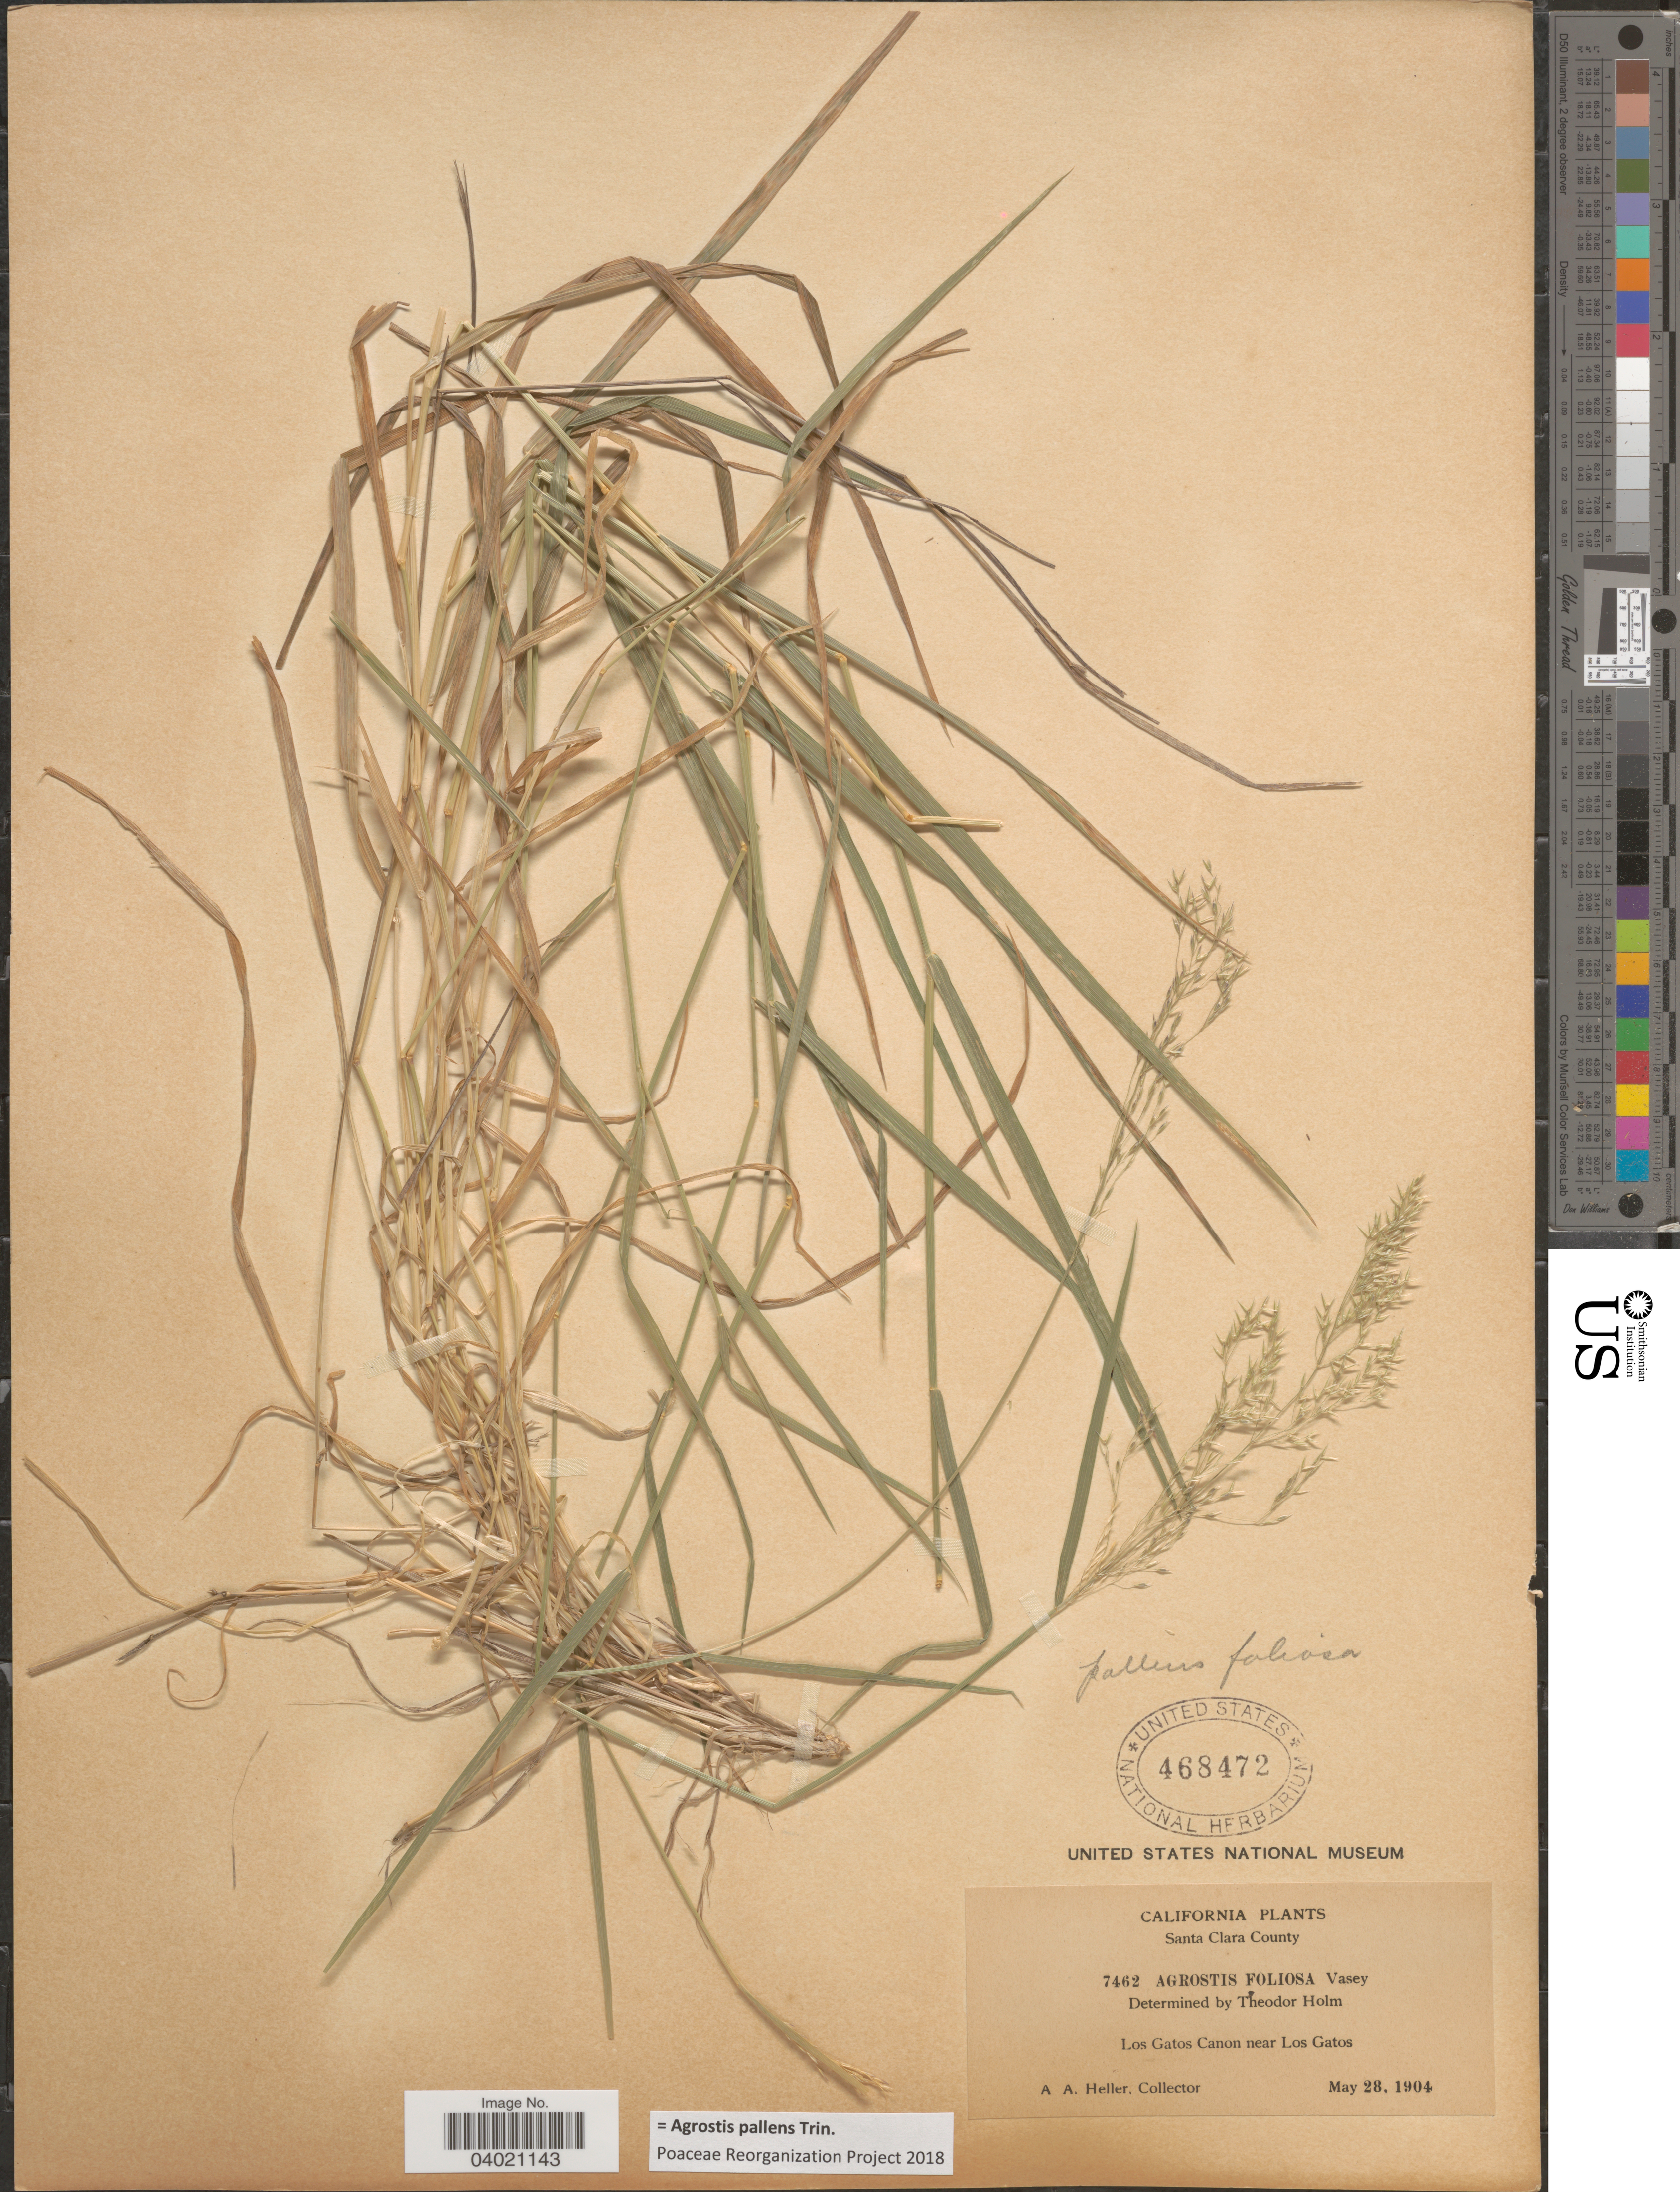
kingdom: Plantae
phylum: Tracheophyta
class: Liliopsida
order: Poales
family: Poaceae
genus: Agrostis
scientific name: Agrostis pallens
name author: Trin.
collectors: A. A. Heller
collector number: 7462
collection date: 1904-05-28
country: United States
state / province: California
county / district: Santa Clara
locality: Santa Clara County. Los Gatos Canon near Los Gatos.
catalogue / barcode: US 468472